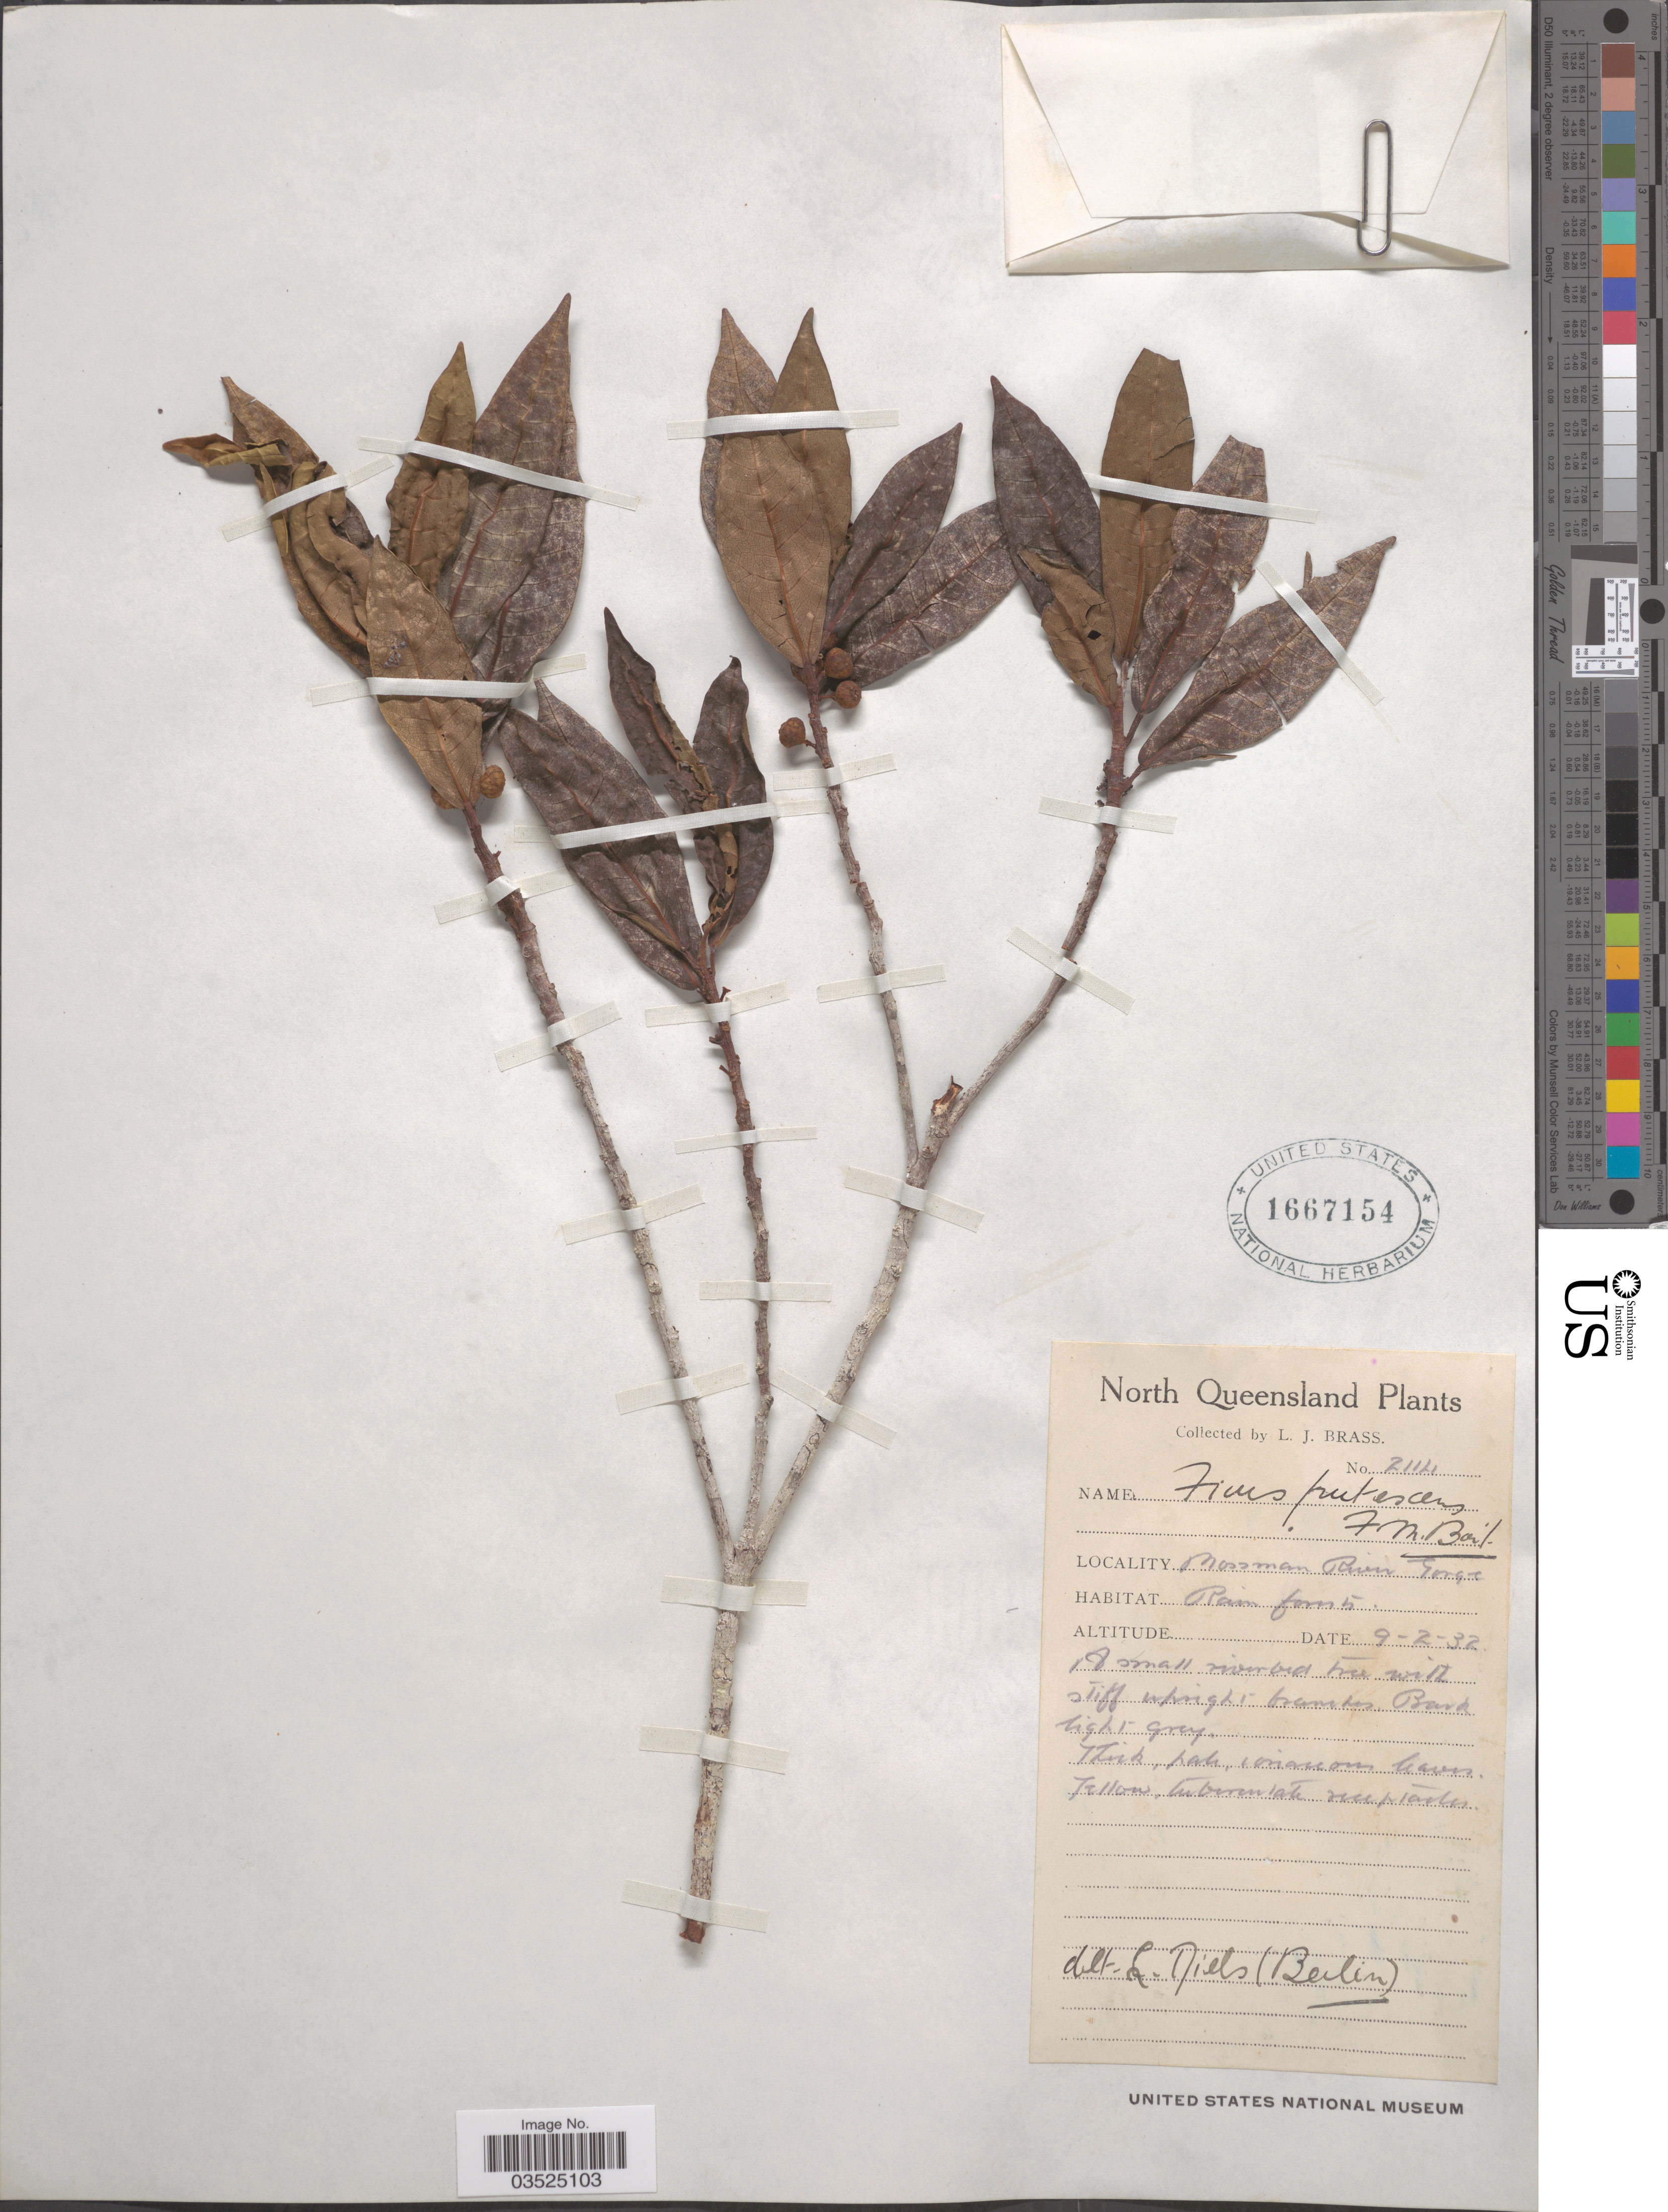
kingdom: Plantae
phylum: Tracheophyta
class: Magnoliopsida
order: Rosales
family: Moraceae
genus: Ficus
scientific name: Ficus pubescens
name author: B. Heyne ex Roth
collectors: L. J. Brass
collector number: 2114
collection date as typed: Transcribed d/m/y: 9/2/32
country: Australia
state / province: Queensland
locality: North Queensland. Mossman River Gorge.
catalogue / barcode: US 1667154